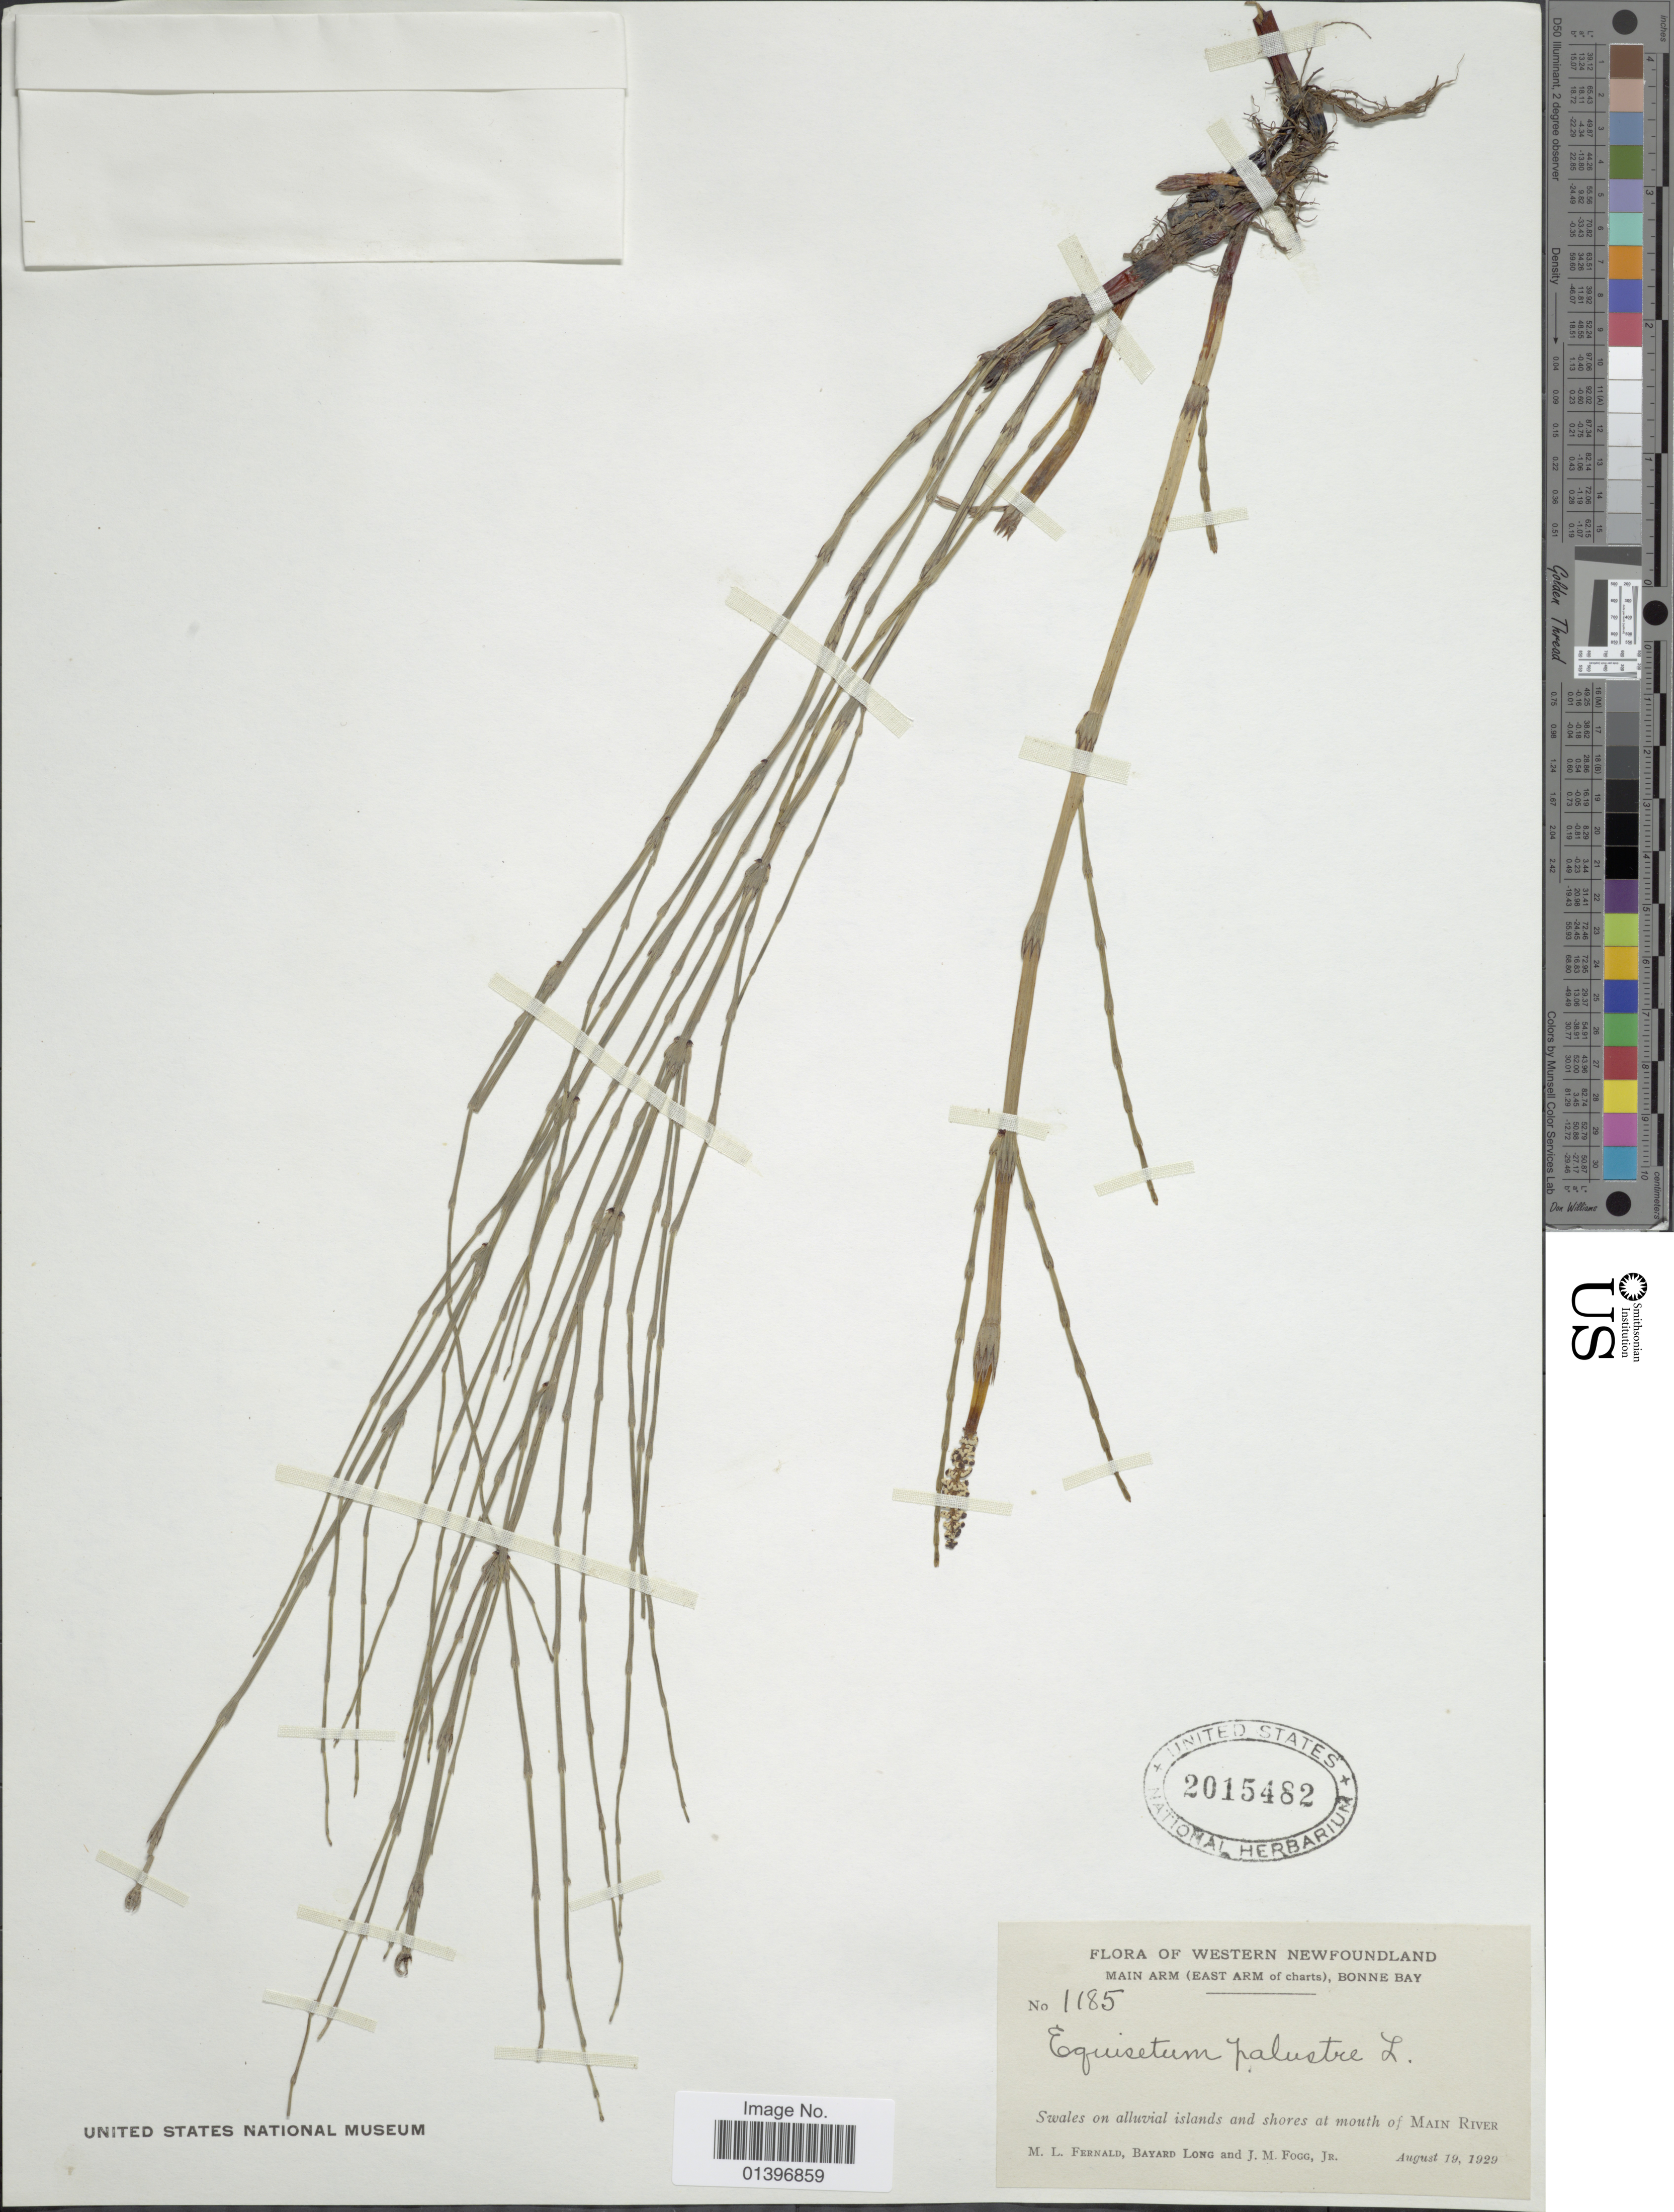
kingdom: Plantae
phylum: Tracheophyta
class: Polypodiopsida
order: Equisetales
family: Equisetaceae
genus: Equisetum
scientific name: Equisetum palustre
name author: L.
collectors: M. L. Fernald, B. Long & J. Fogg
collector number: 1185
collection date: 1929-08-19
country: Canada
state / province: Newfoundland and Labrador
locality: Western Newfoundland. Main Arm (East Arm of charts), Bonne Bay. Swales on alluvial islands and shores at mouth of Main River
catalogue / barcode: US 2015482